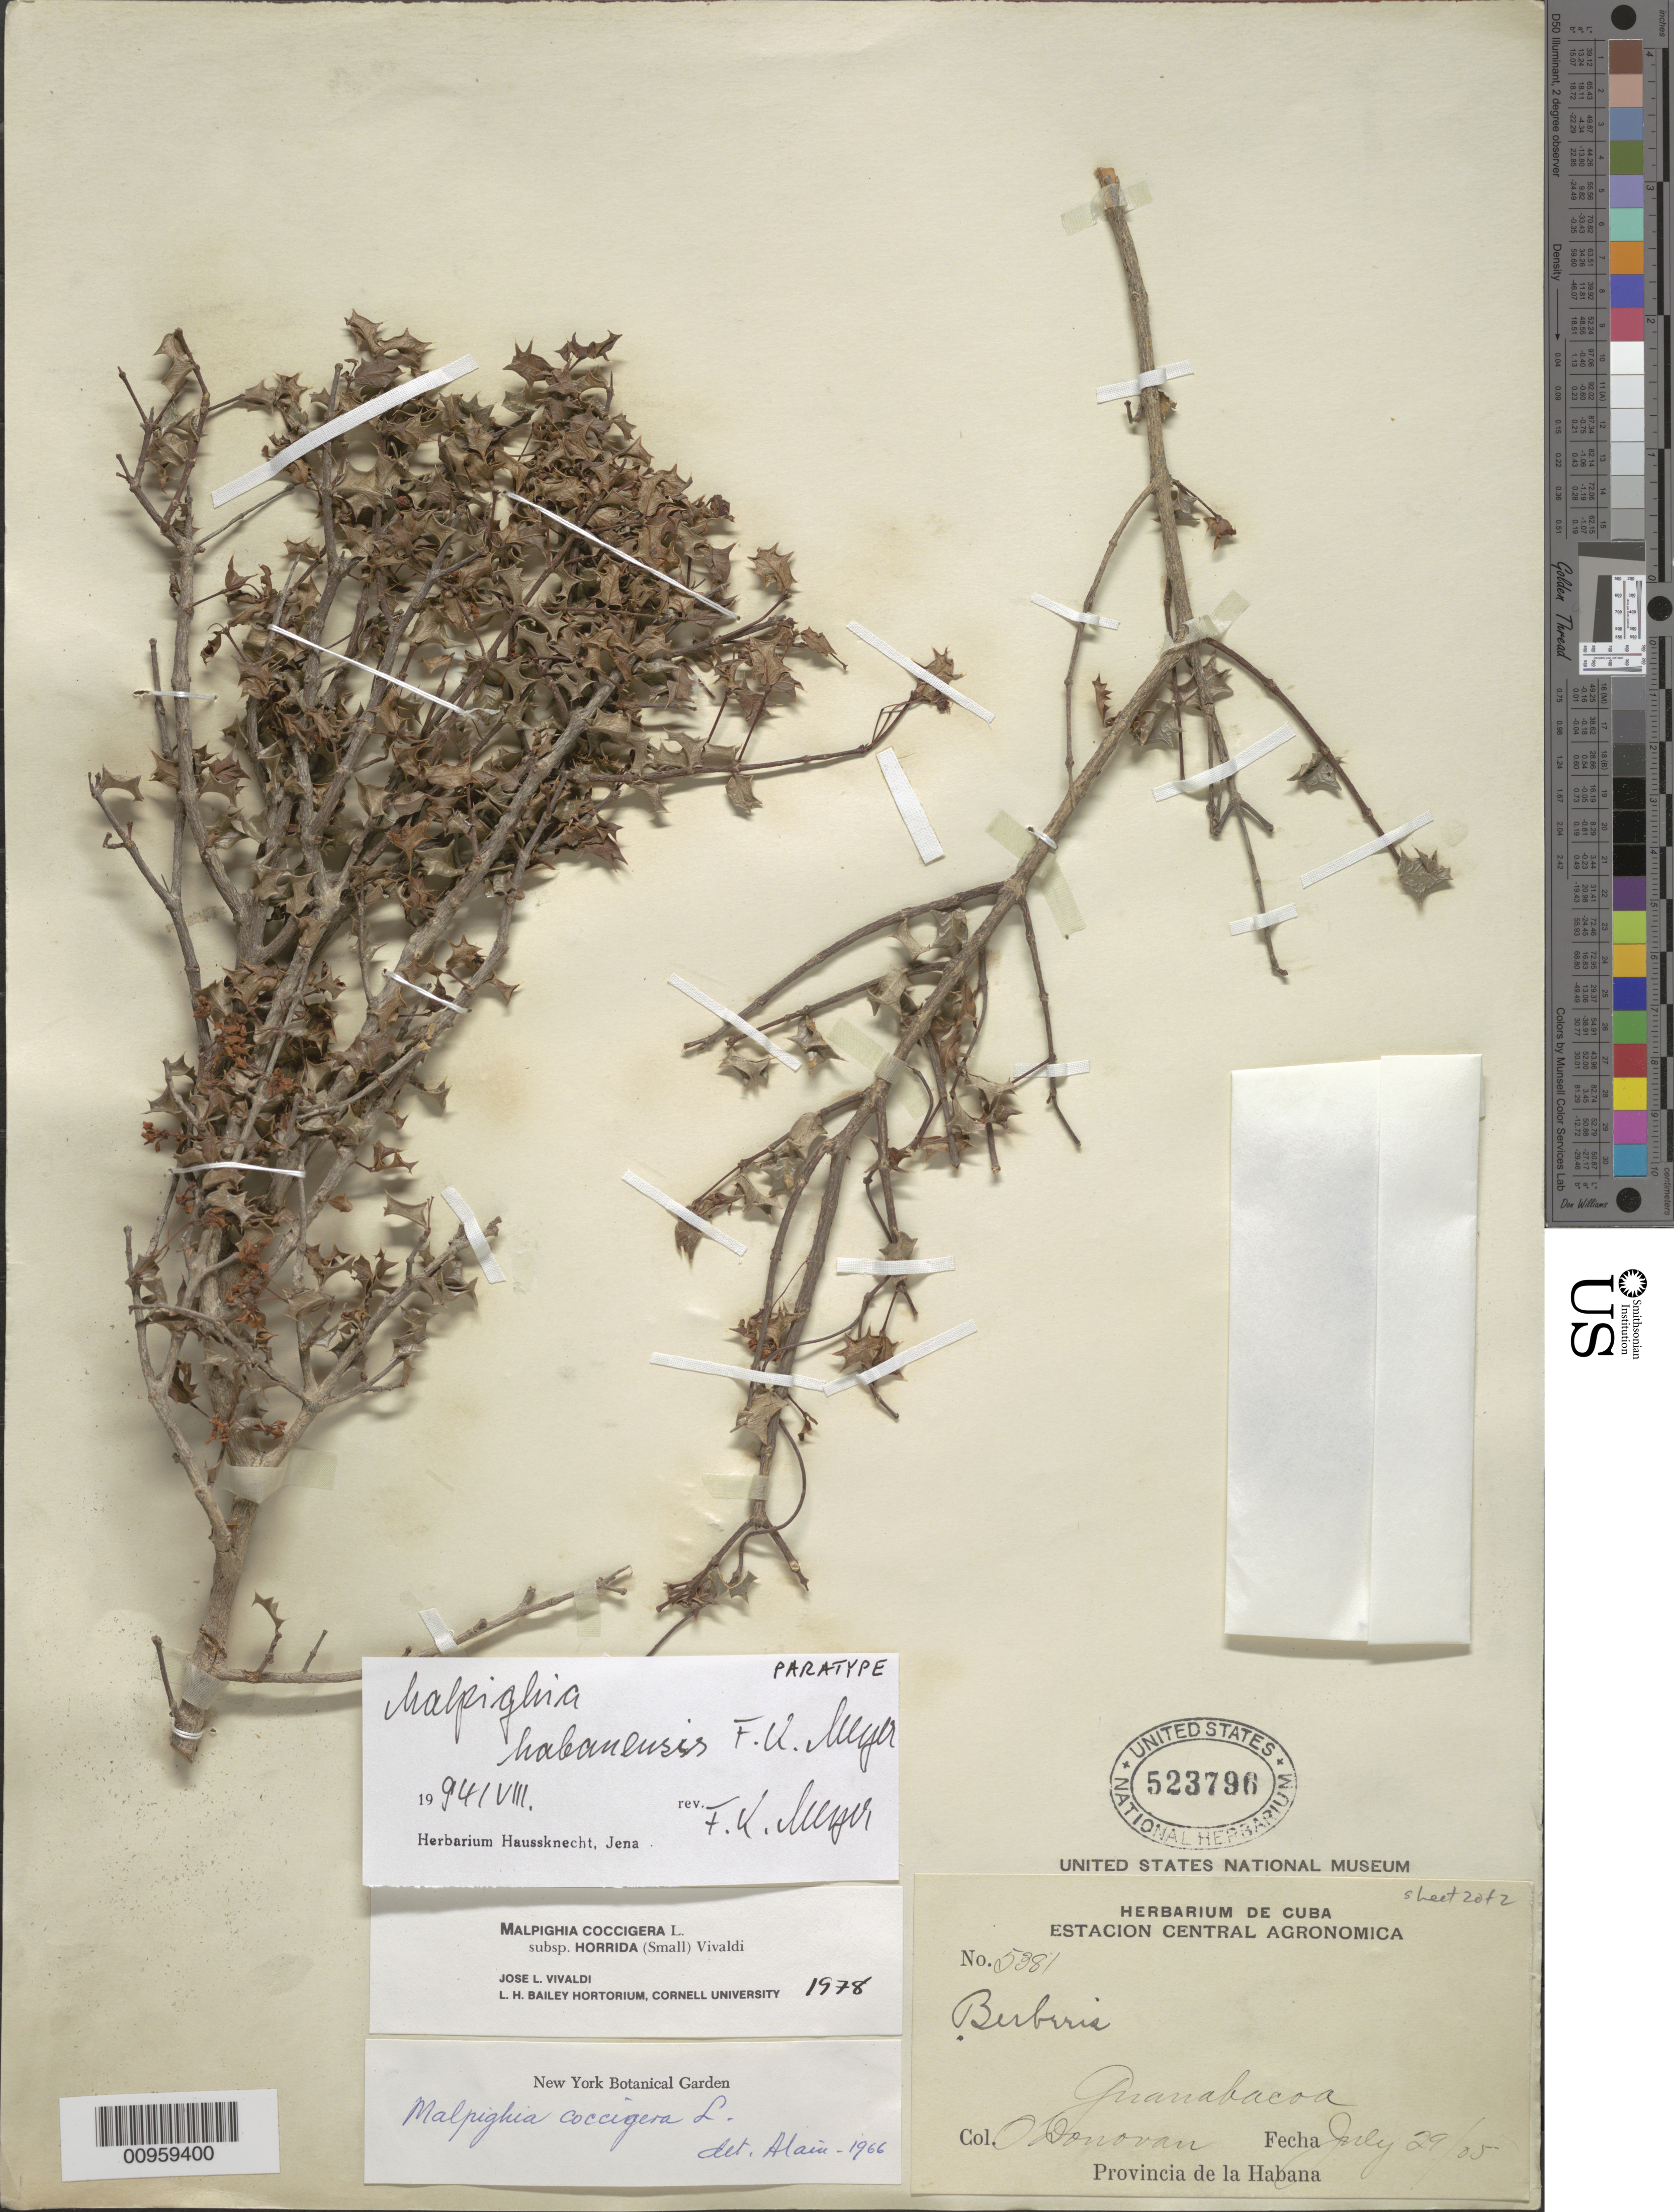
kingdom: Plantae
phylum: Tracheophyta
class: Magnoliopsida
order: Malpighiales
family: Malpighiaceae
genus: Malpighia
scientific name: Malpighia habanensis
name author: F.K. Mey.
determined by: Meyer, F. K.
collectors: E. O'Donovan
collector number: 5381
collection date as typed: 29 Jul 1905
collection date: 1905-07-29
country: Cuba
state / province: La Habana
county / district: Municipio Guanabacoa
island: Cuba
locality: Guanabacoa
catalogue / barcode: US 523796